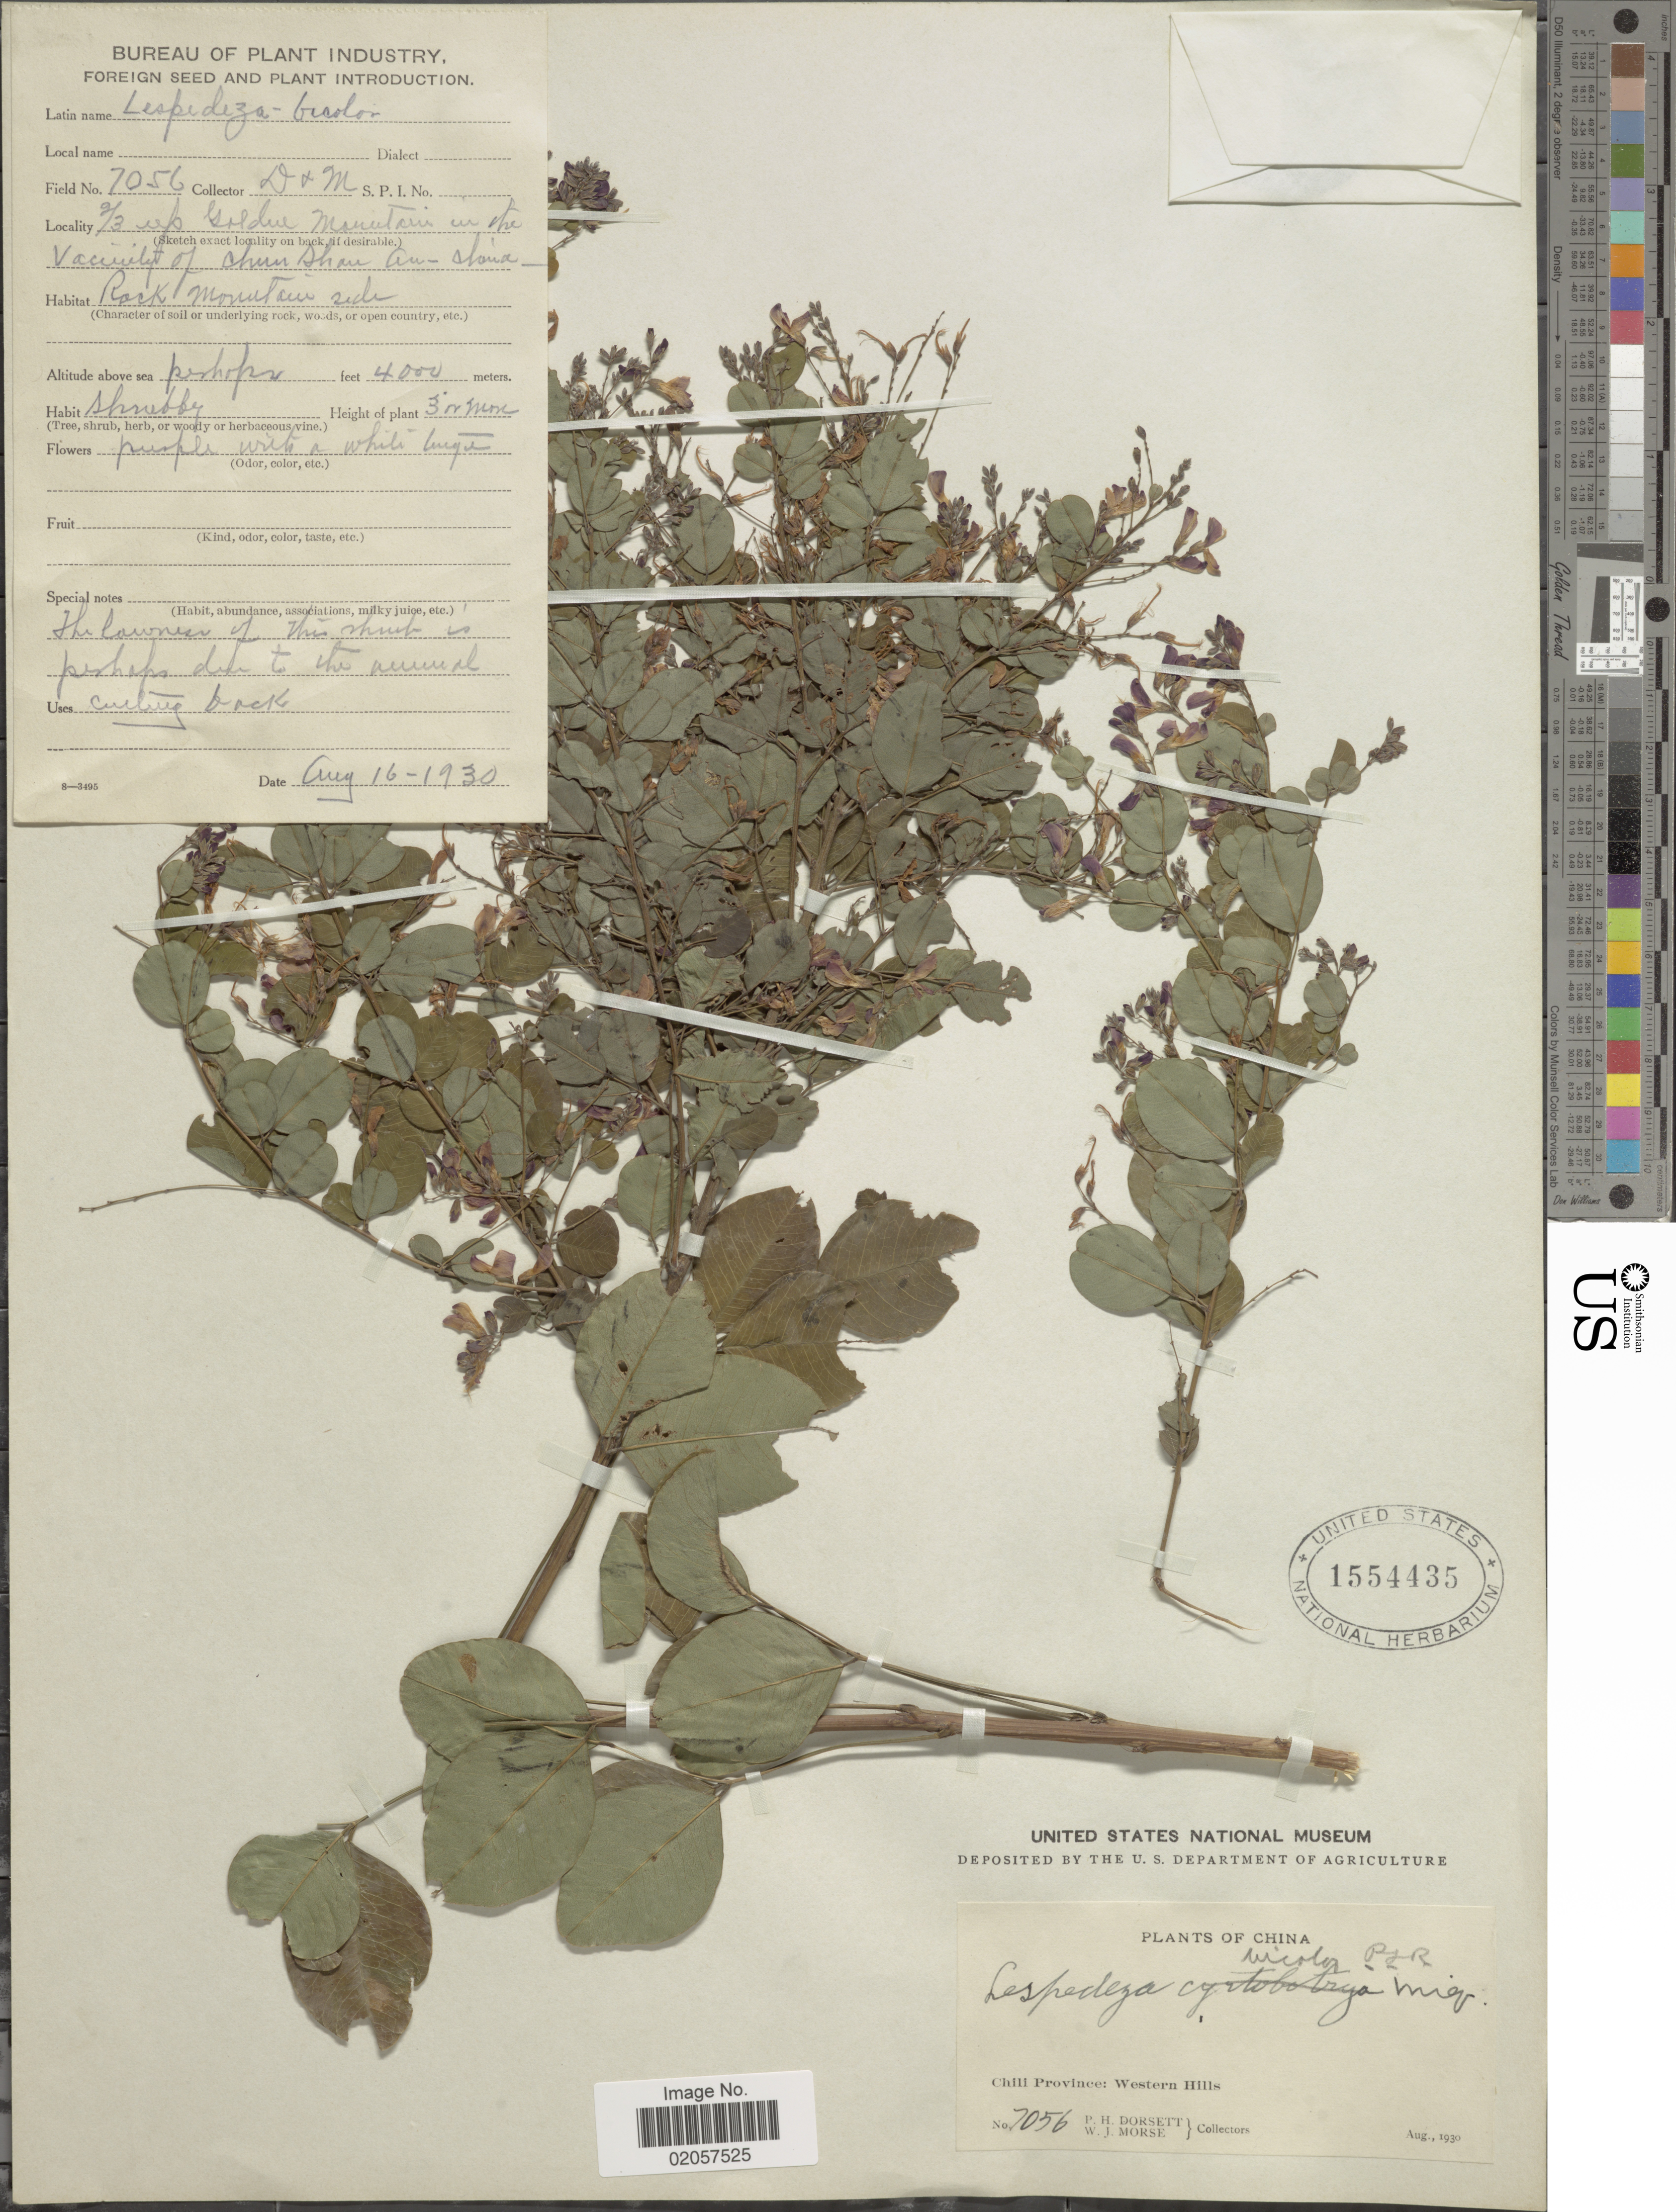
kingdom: Plantae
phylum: Tracheophyta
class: Magnoliopsida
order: Fabales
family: Fabaceae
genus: Lespedeza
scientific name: Lespedeza bicolor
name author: Turcz.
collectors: P. H. Dorsett & W. J. Morse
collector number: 7056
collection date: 1930-08-16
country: China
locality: Chili Province: Western Hills. 2/3 up Golden Mountain in the Vicinity of Shun Shan Au-shima. [interpreted]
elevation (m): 4000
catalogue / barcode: US 1554435